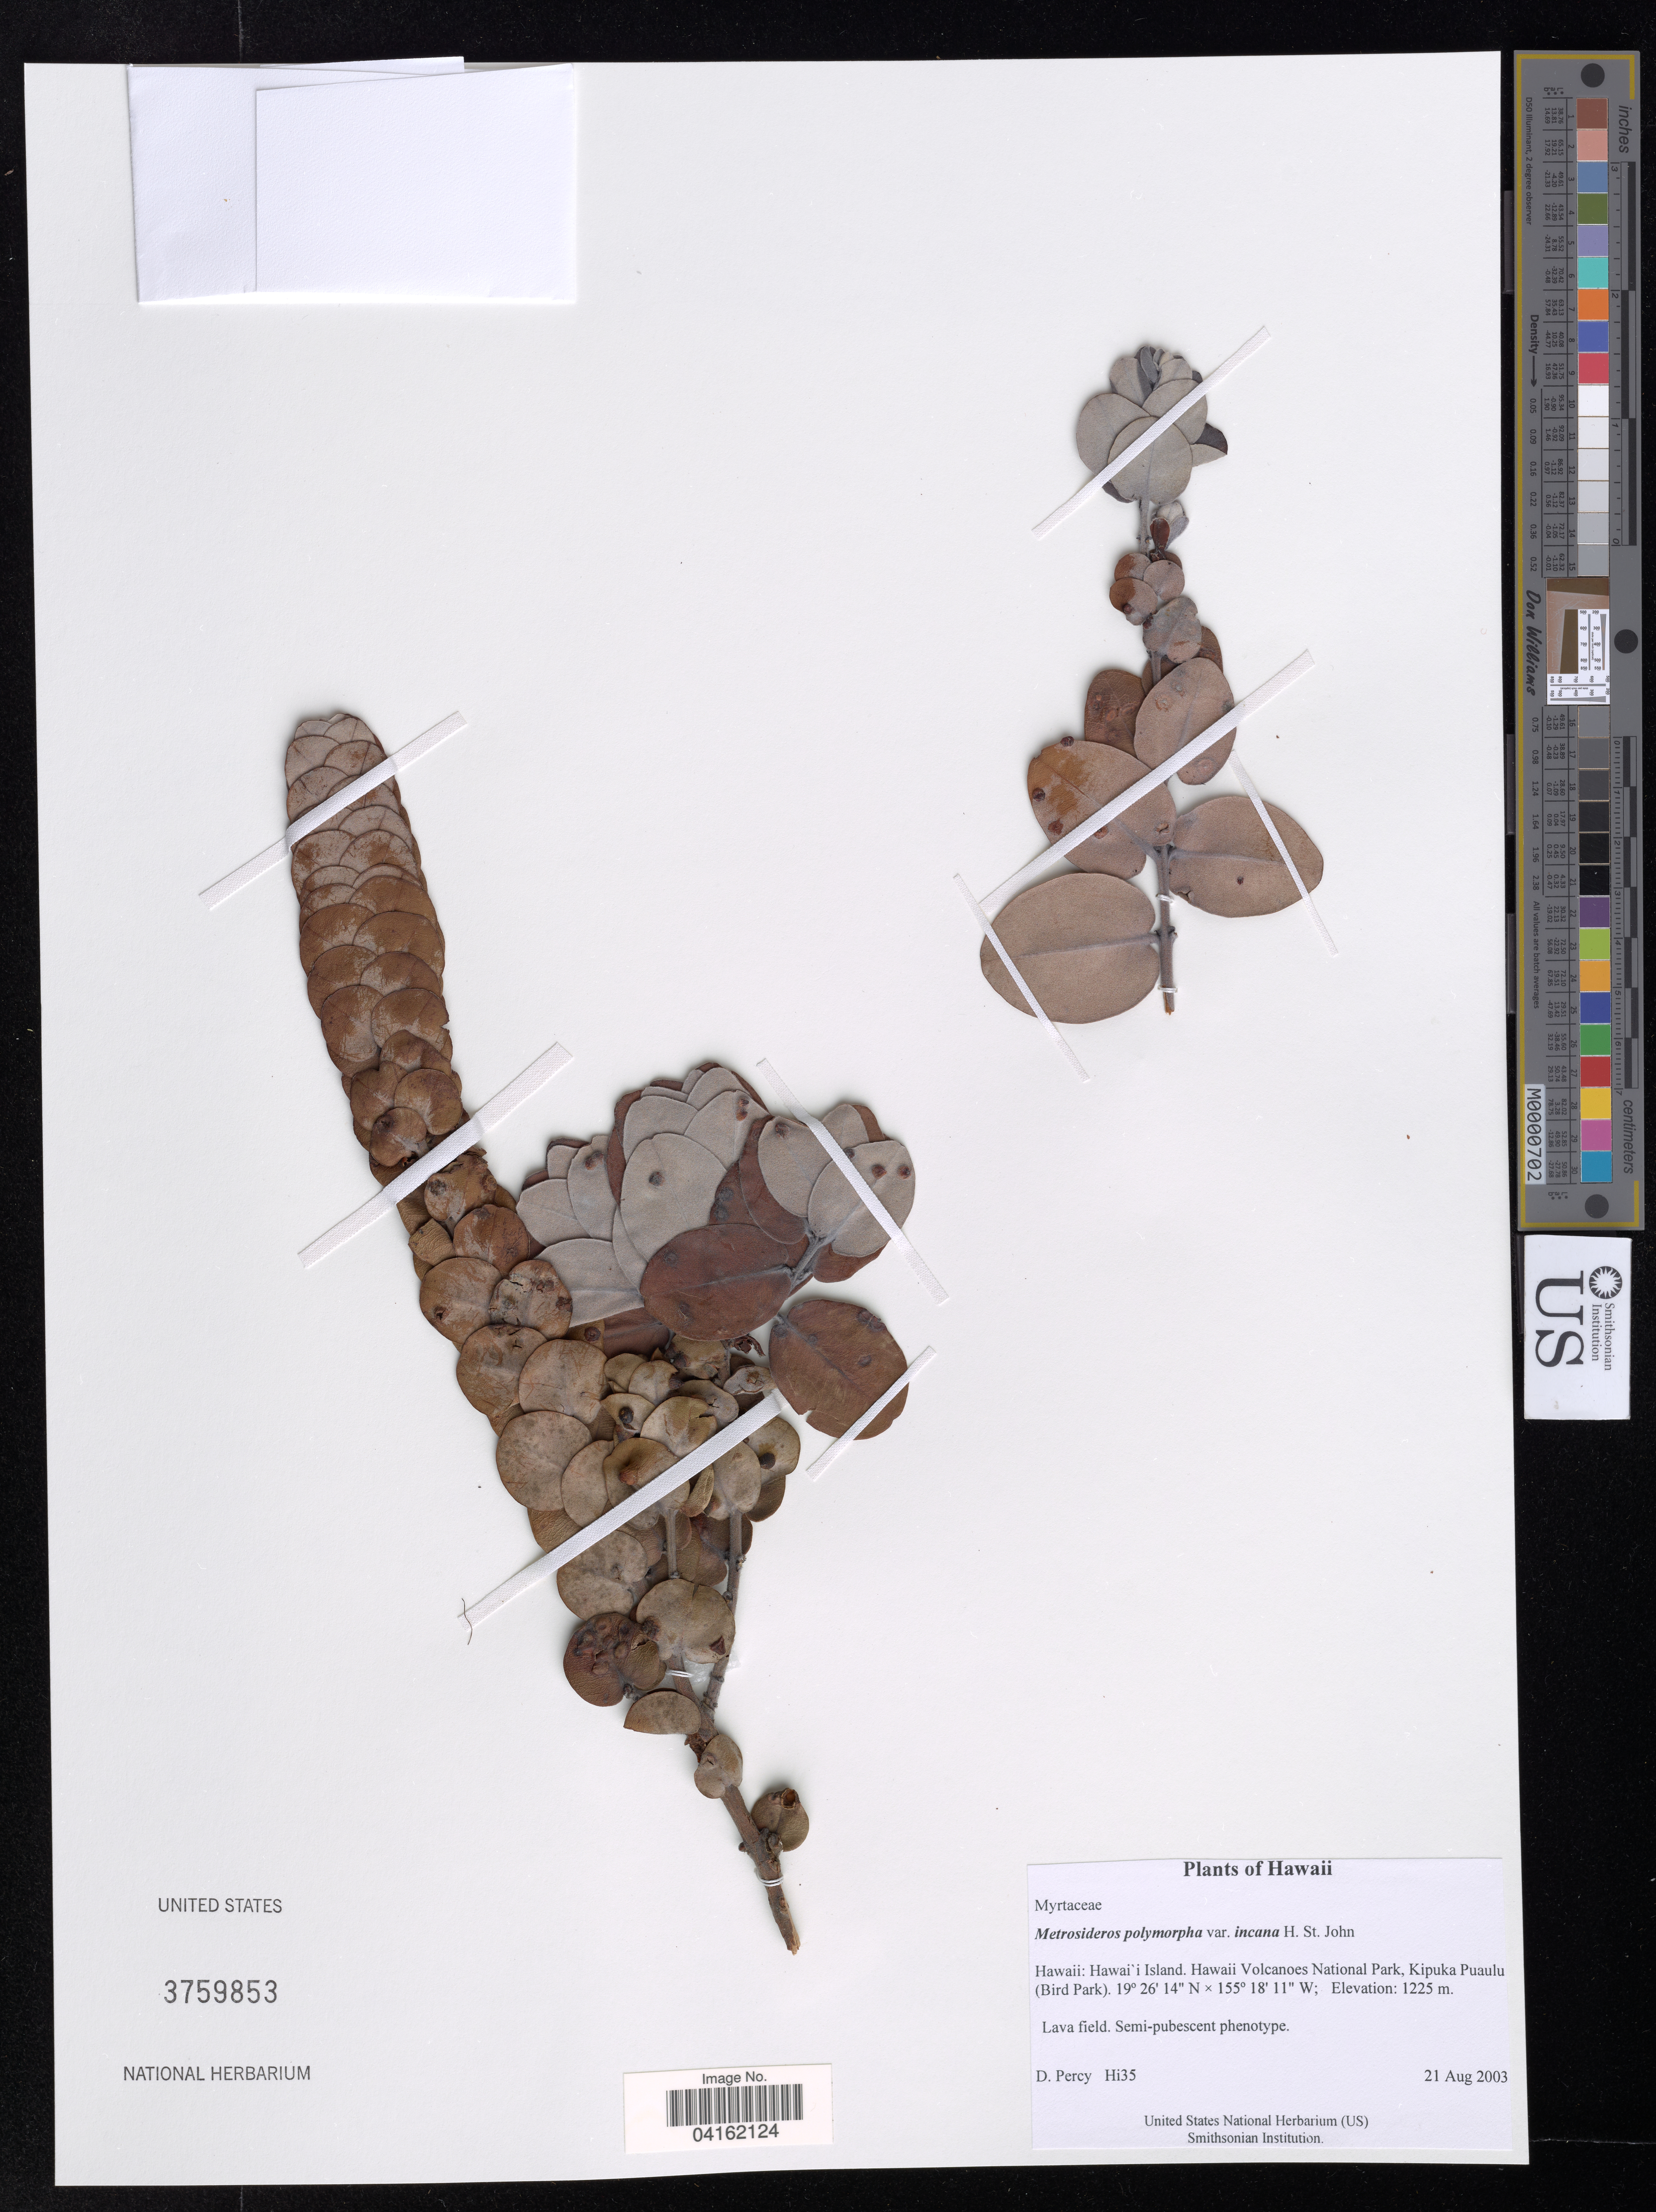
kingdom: Plantae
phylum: Tracheophyta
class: Magnoliopsida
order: Myrtales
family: Myrtaceae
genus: Metrosideros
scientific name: Metrosideros polymorpha var. incana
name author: H. St. John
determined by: Percy, D. M.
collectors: D. Percy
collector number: Hi35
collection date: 2003-08-21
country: United States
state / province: Hawaii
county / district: Hawaii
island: Hawaii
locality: Hawaii Volcanoes National Park, Kipuka Puaulu (Bird Park)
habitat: Lava field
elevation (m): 1225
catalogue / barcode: US 3759853